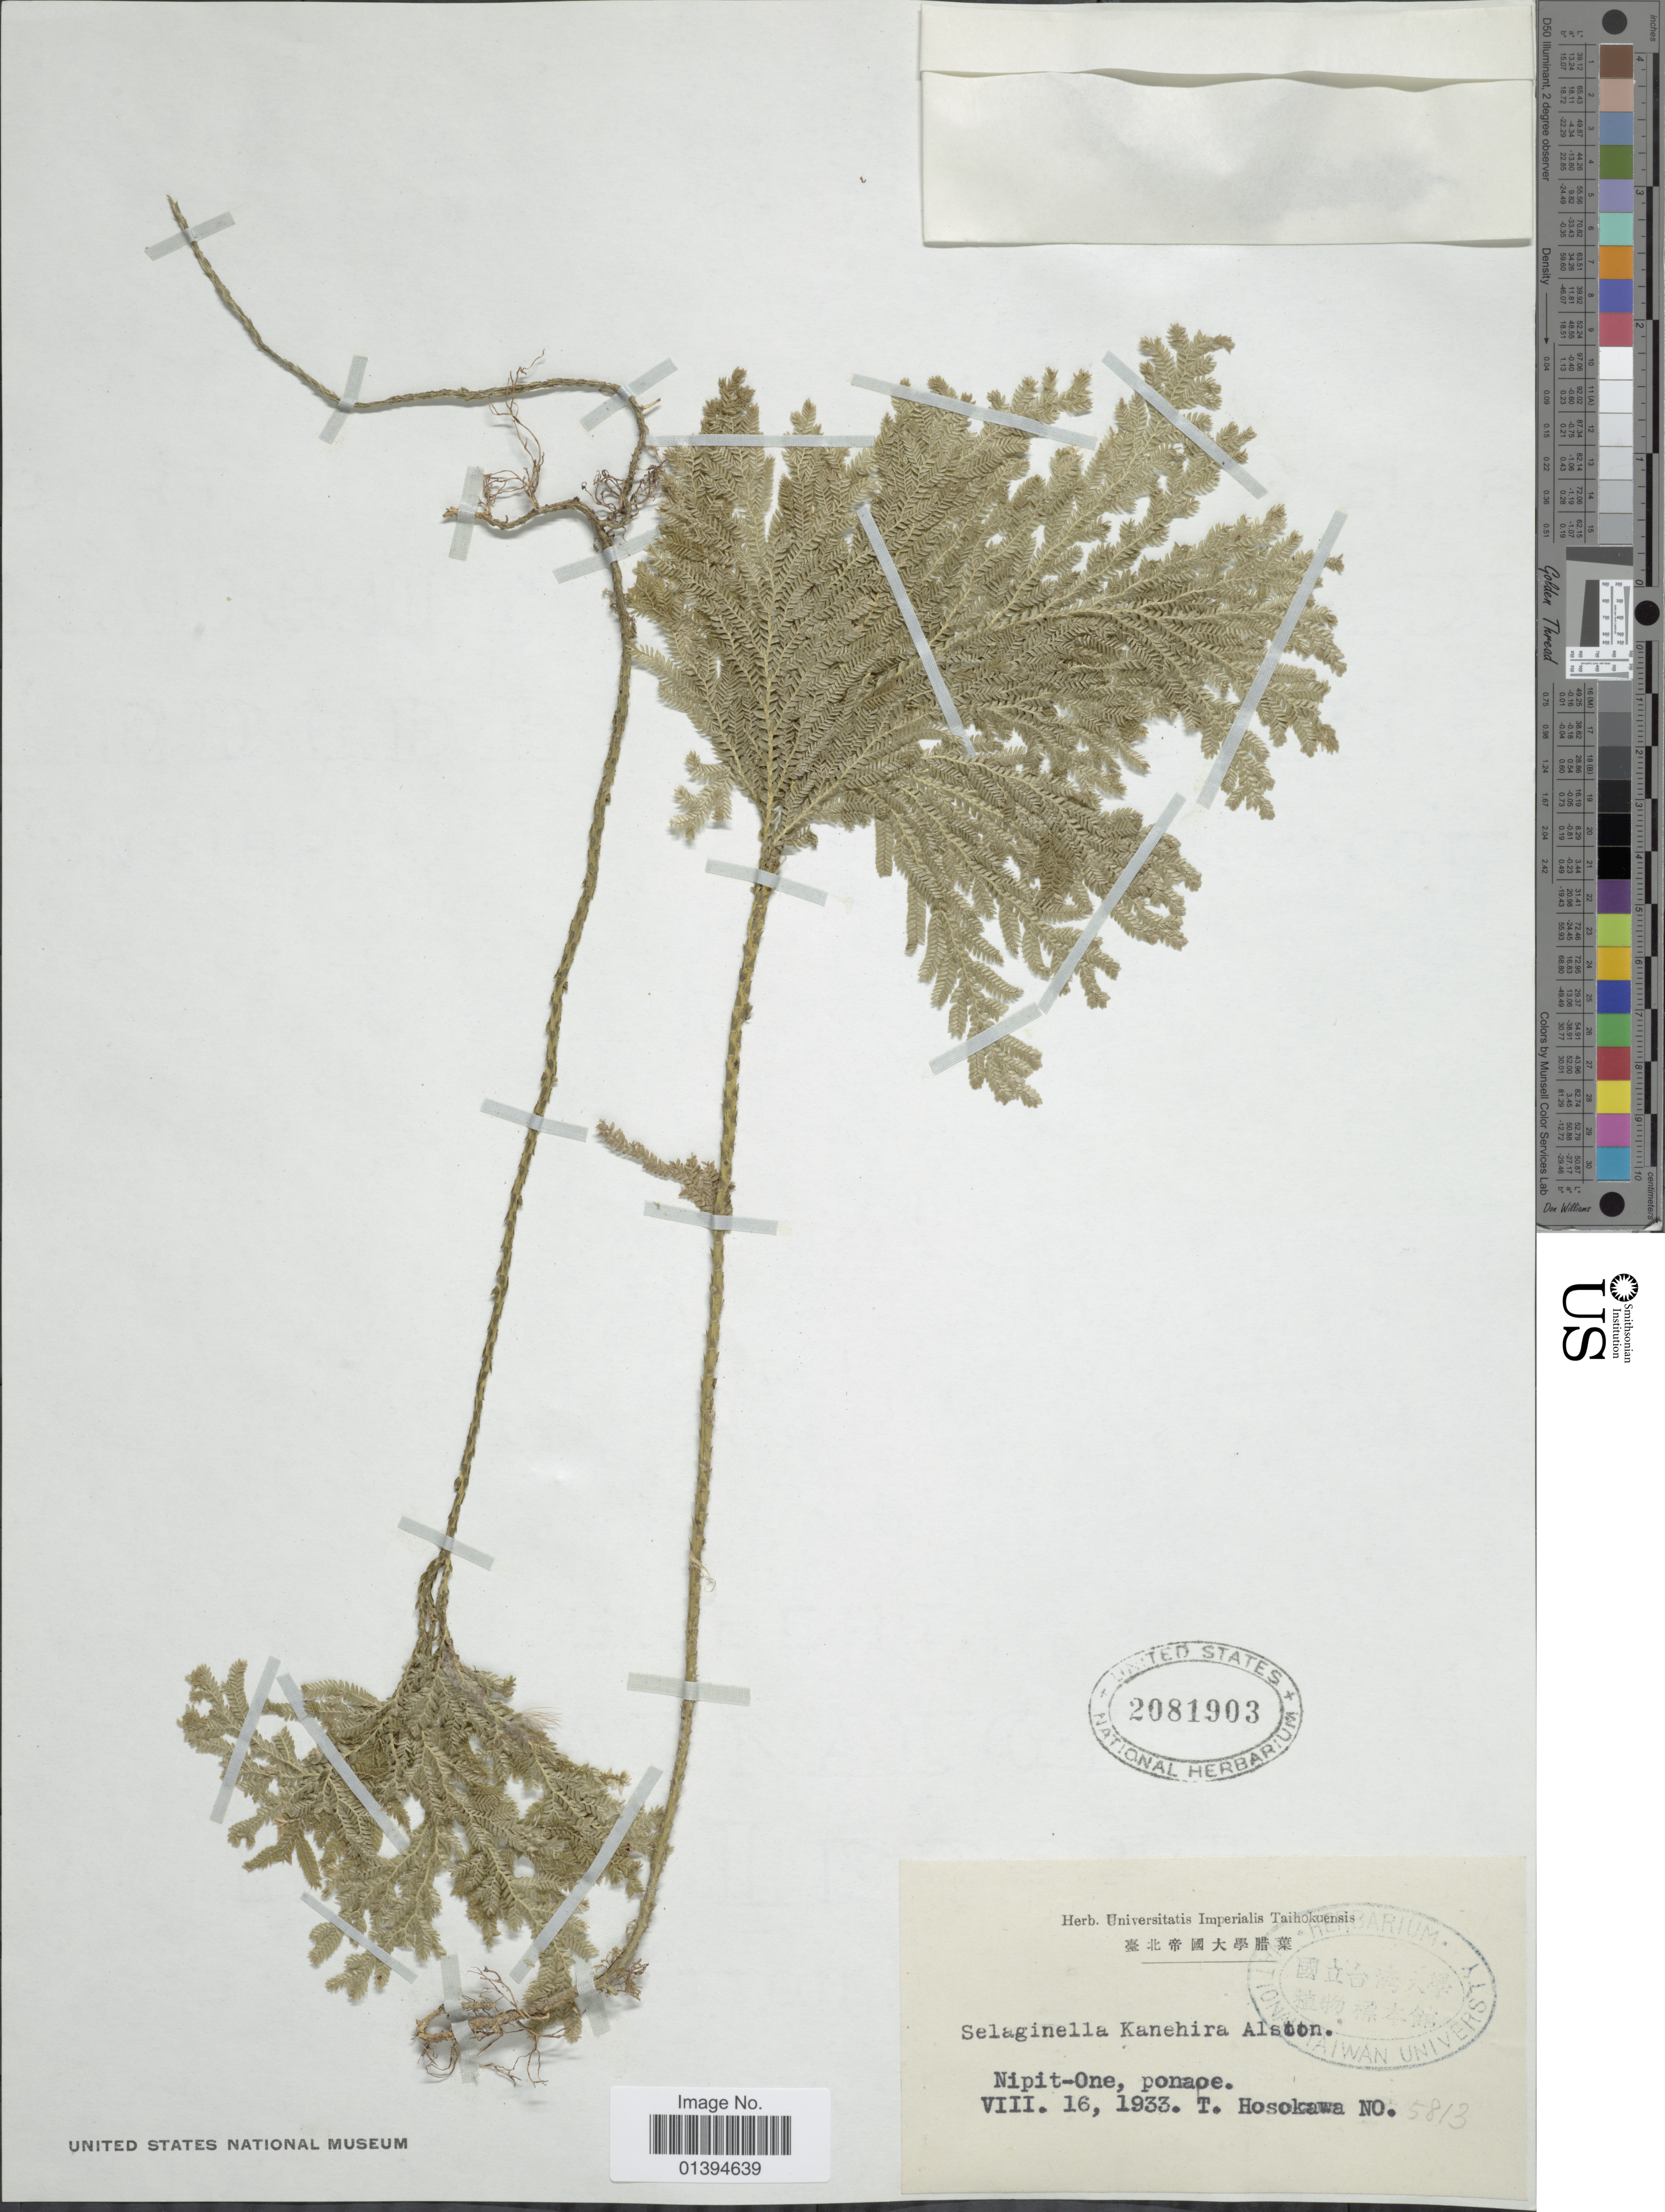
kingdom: Plantae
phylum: Tracheophyta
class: Lycopodiopsida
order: Selaginellales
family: Selaginellaceae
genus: Selaginella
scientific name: Selaginella kanehirae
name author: Alston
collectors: T. Hosokawa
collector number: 5813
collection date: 1933-08-16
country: Micronesia, Federated States of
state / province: Pohnpei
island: Pohnpei [Ponape]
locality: Nipit-One, Ponape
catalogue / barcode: US 2081903